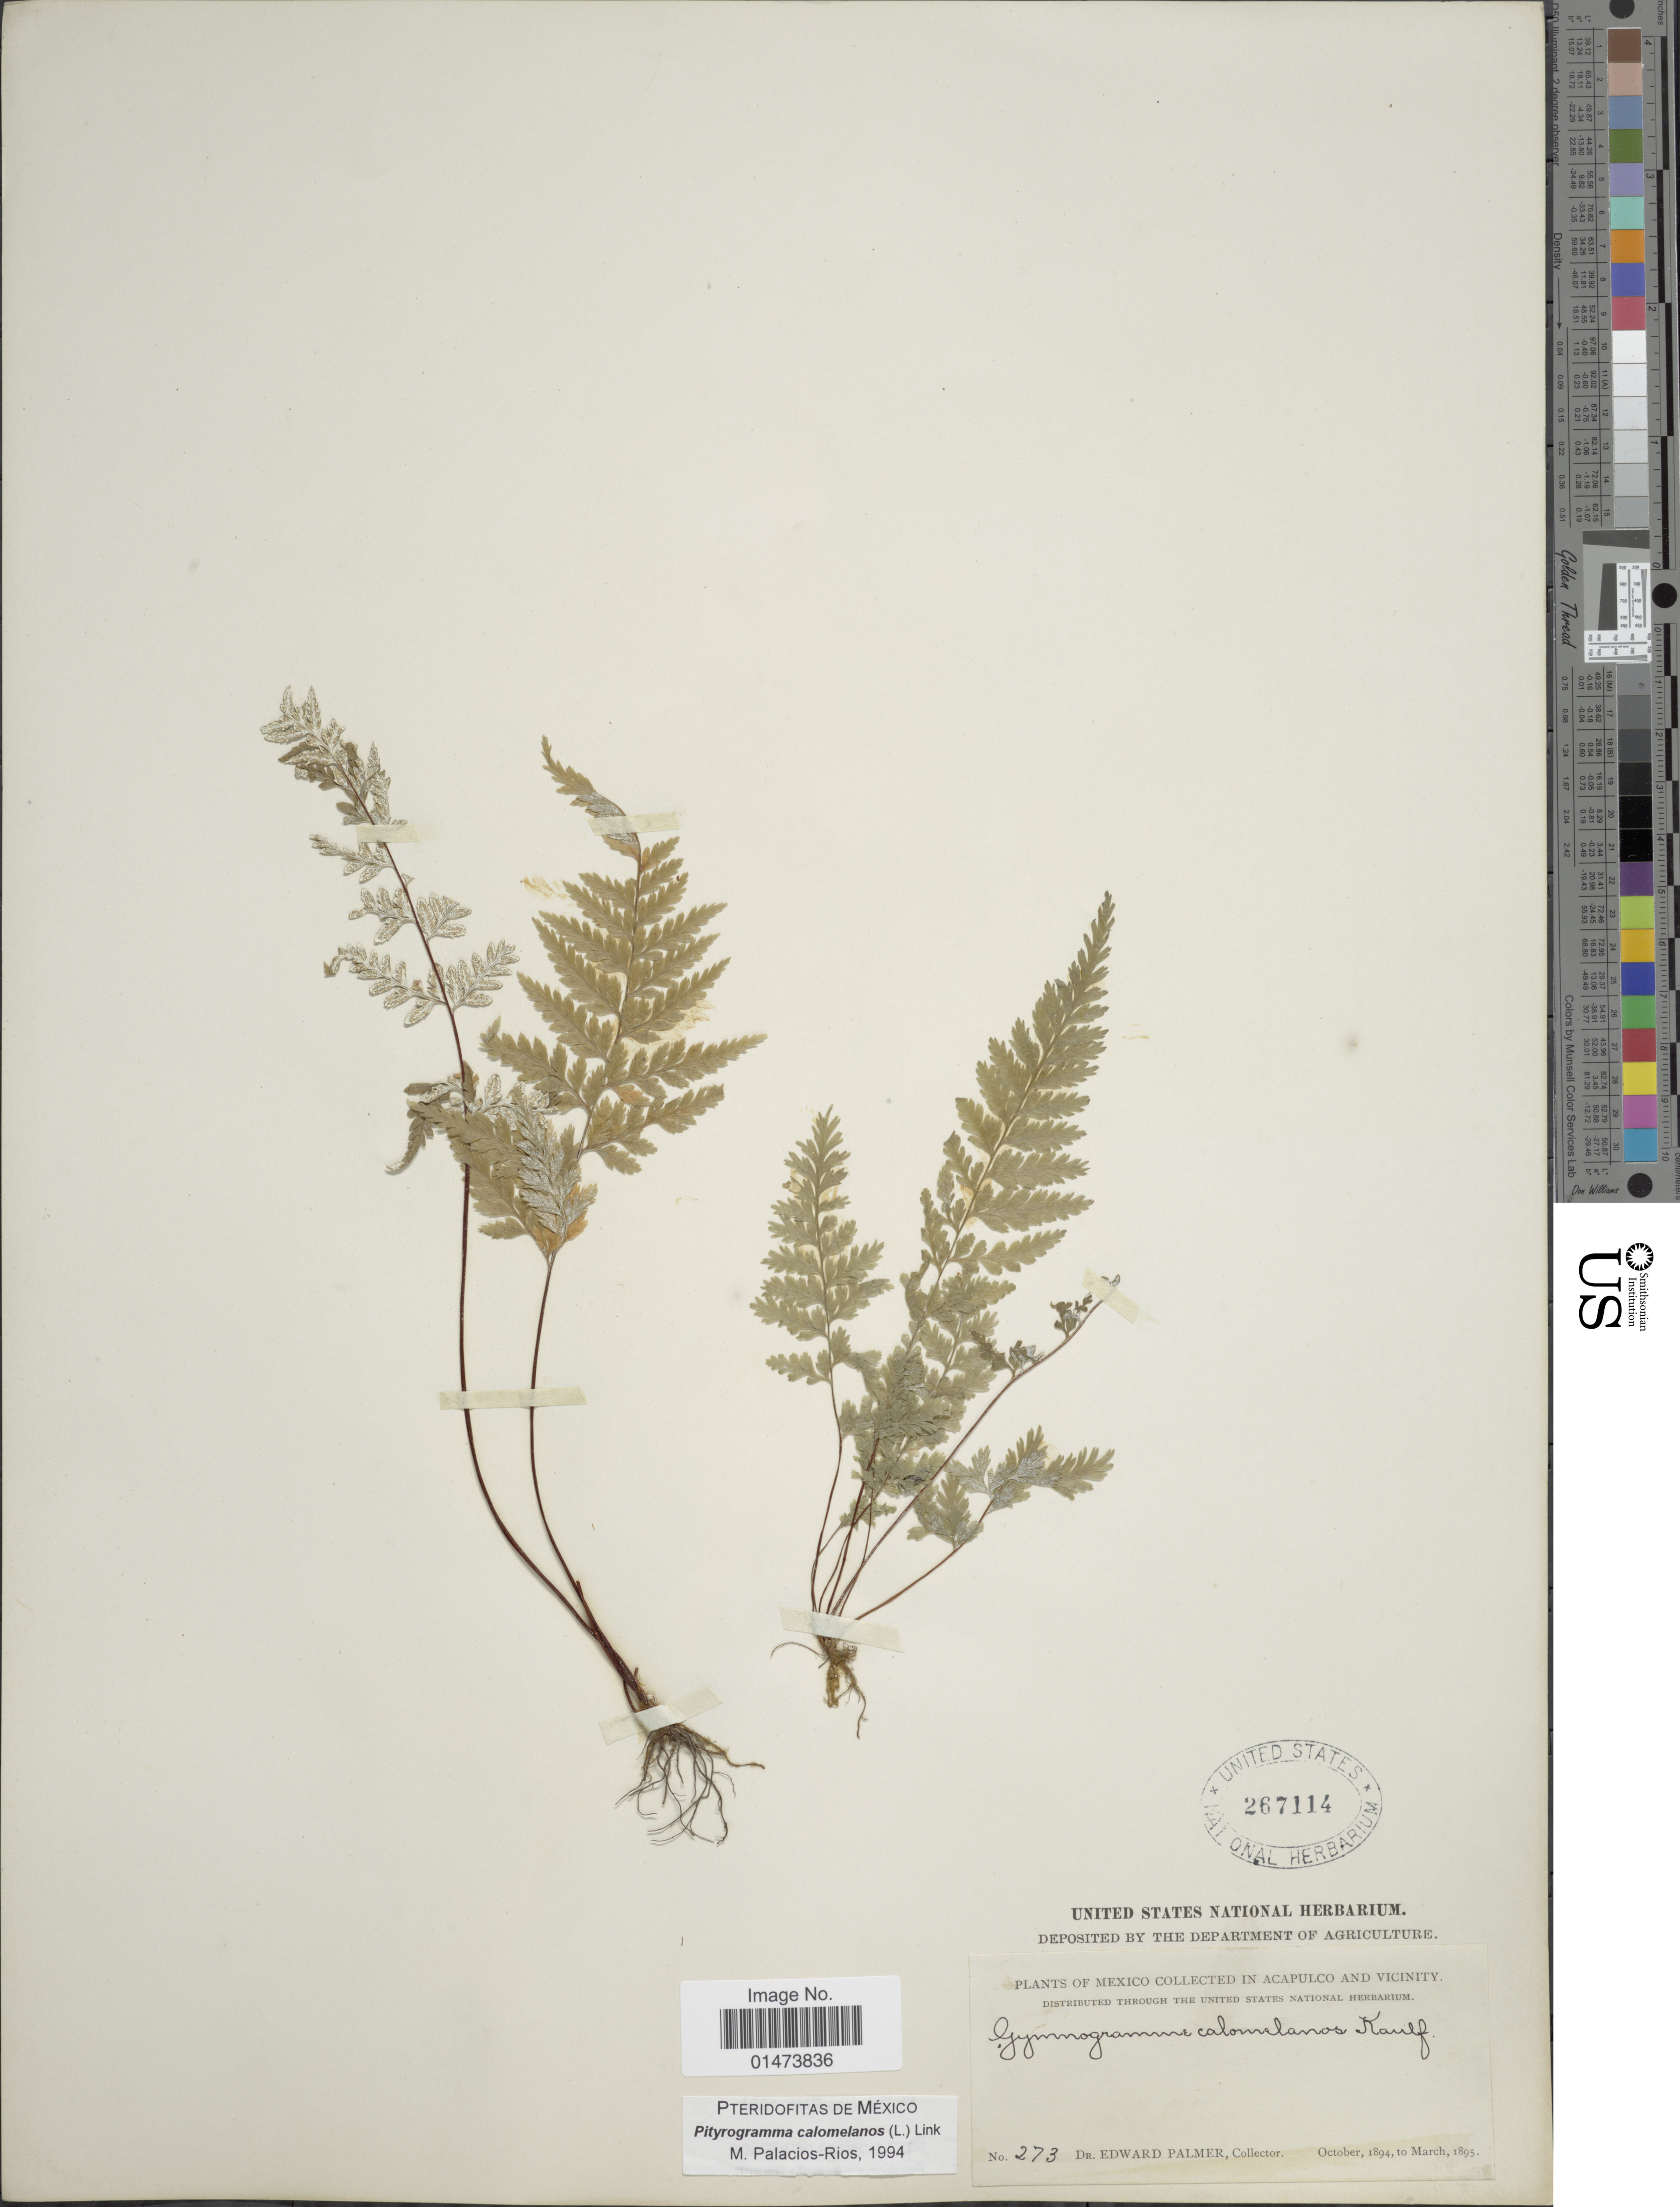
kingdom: Plantae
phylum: Tracheophyta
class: Polypodiopsida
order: Polypodiales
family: Pteridaceae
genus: Pityrogramma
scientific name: Pityrogramma calomelanos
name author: (L.) Link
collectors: E. Palmer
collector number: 273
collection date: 1894-10/1895-03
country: Mexico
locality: In Acapulco and Vicinity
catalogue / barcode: US 267114